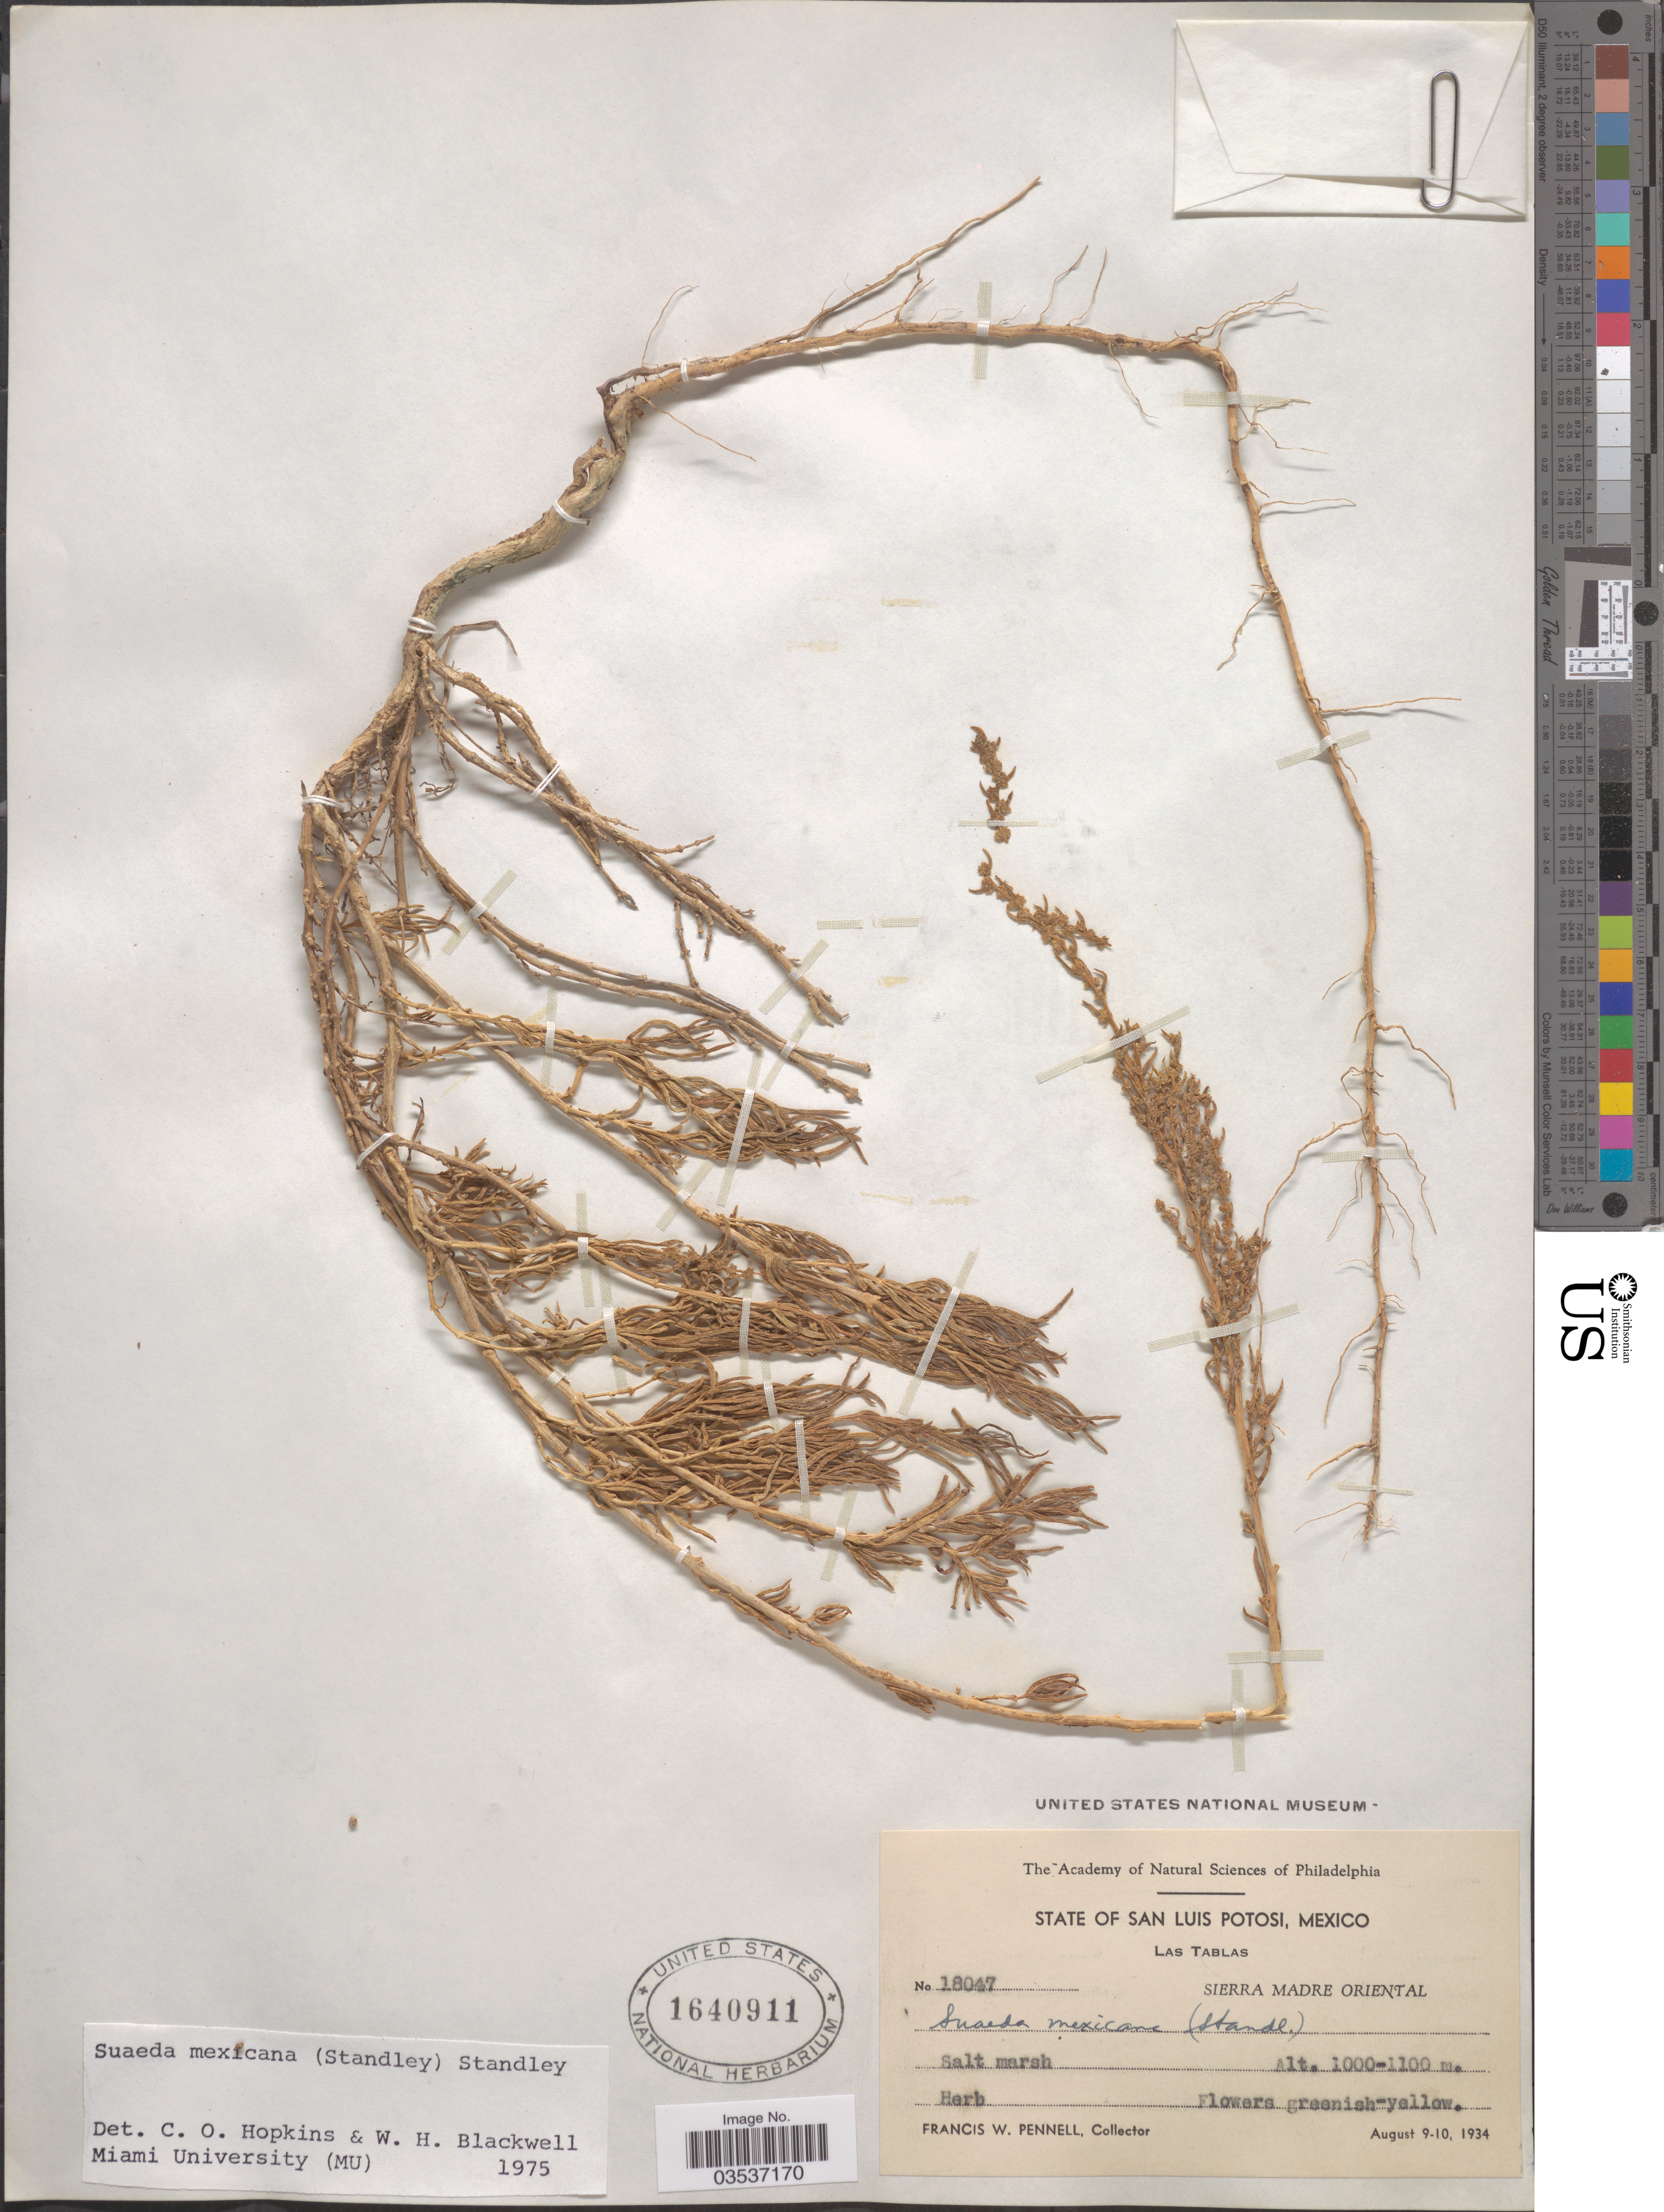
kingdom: Plantae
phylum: Tracheophyta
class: Magnoliopsida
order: Caryophyllales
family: Amaranthaceae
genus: Suaeda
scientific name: Suaeda mexicana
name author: (Standl.) Standl.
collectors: F. W. Pennell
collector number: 18047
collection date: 1934-08-09/1934-08-10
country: Mexico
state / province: San Luis Potosí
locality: Las Tablas. Sierra Madre Oriental.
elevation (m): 1000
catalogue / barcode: US 1640911